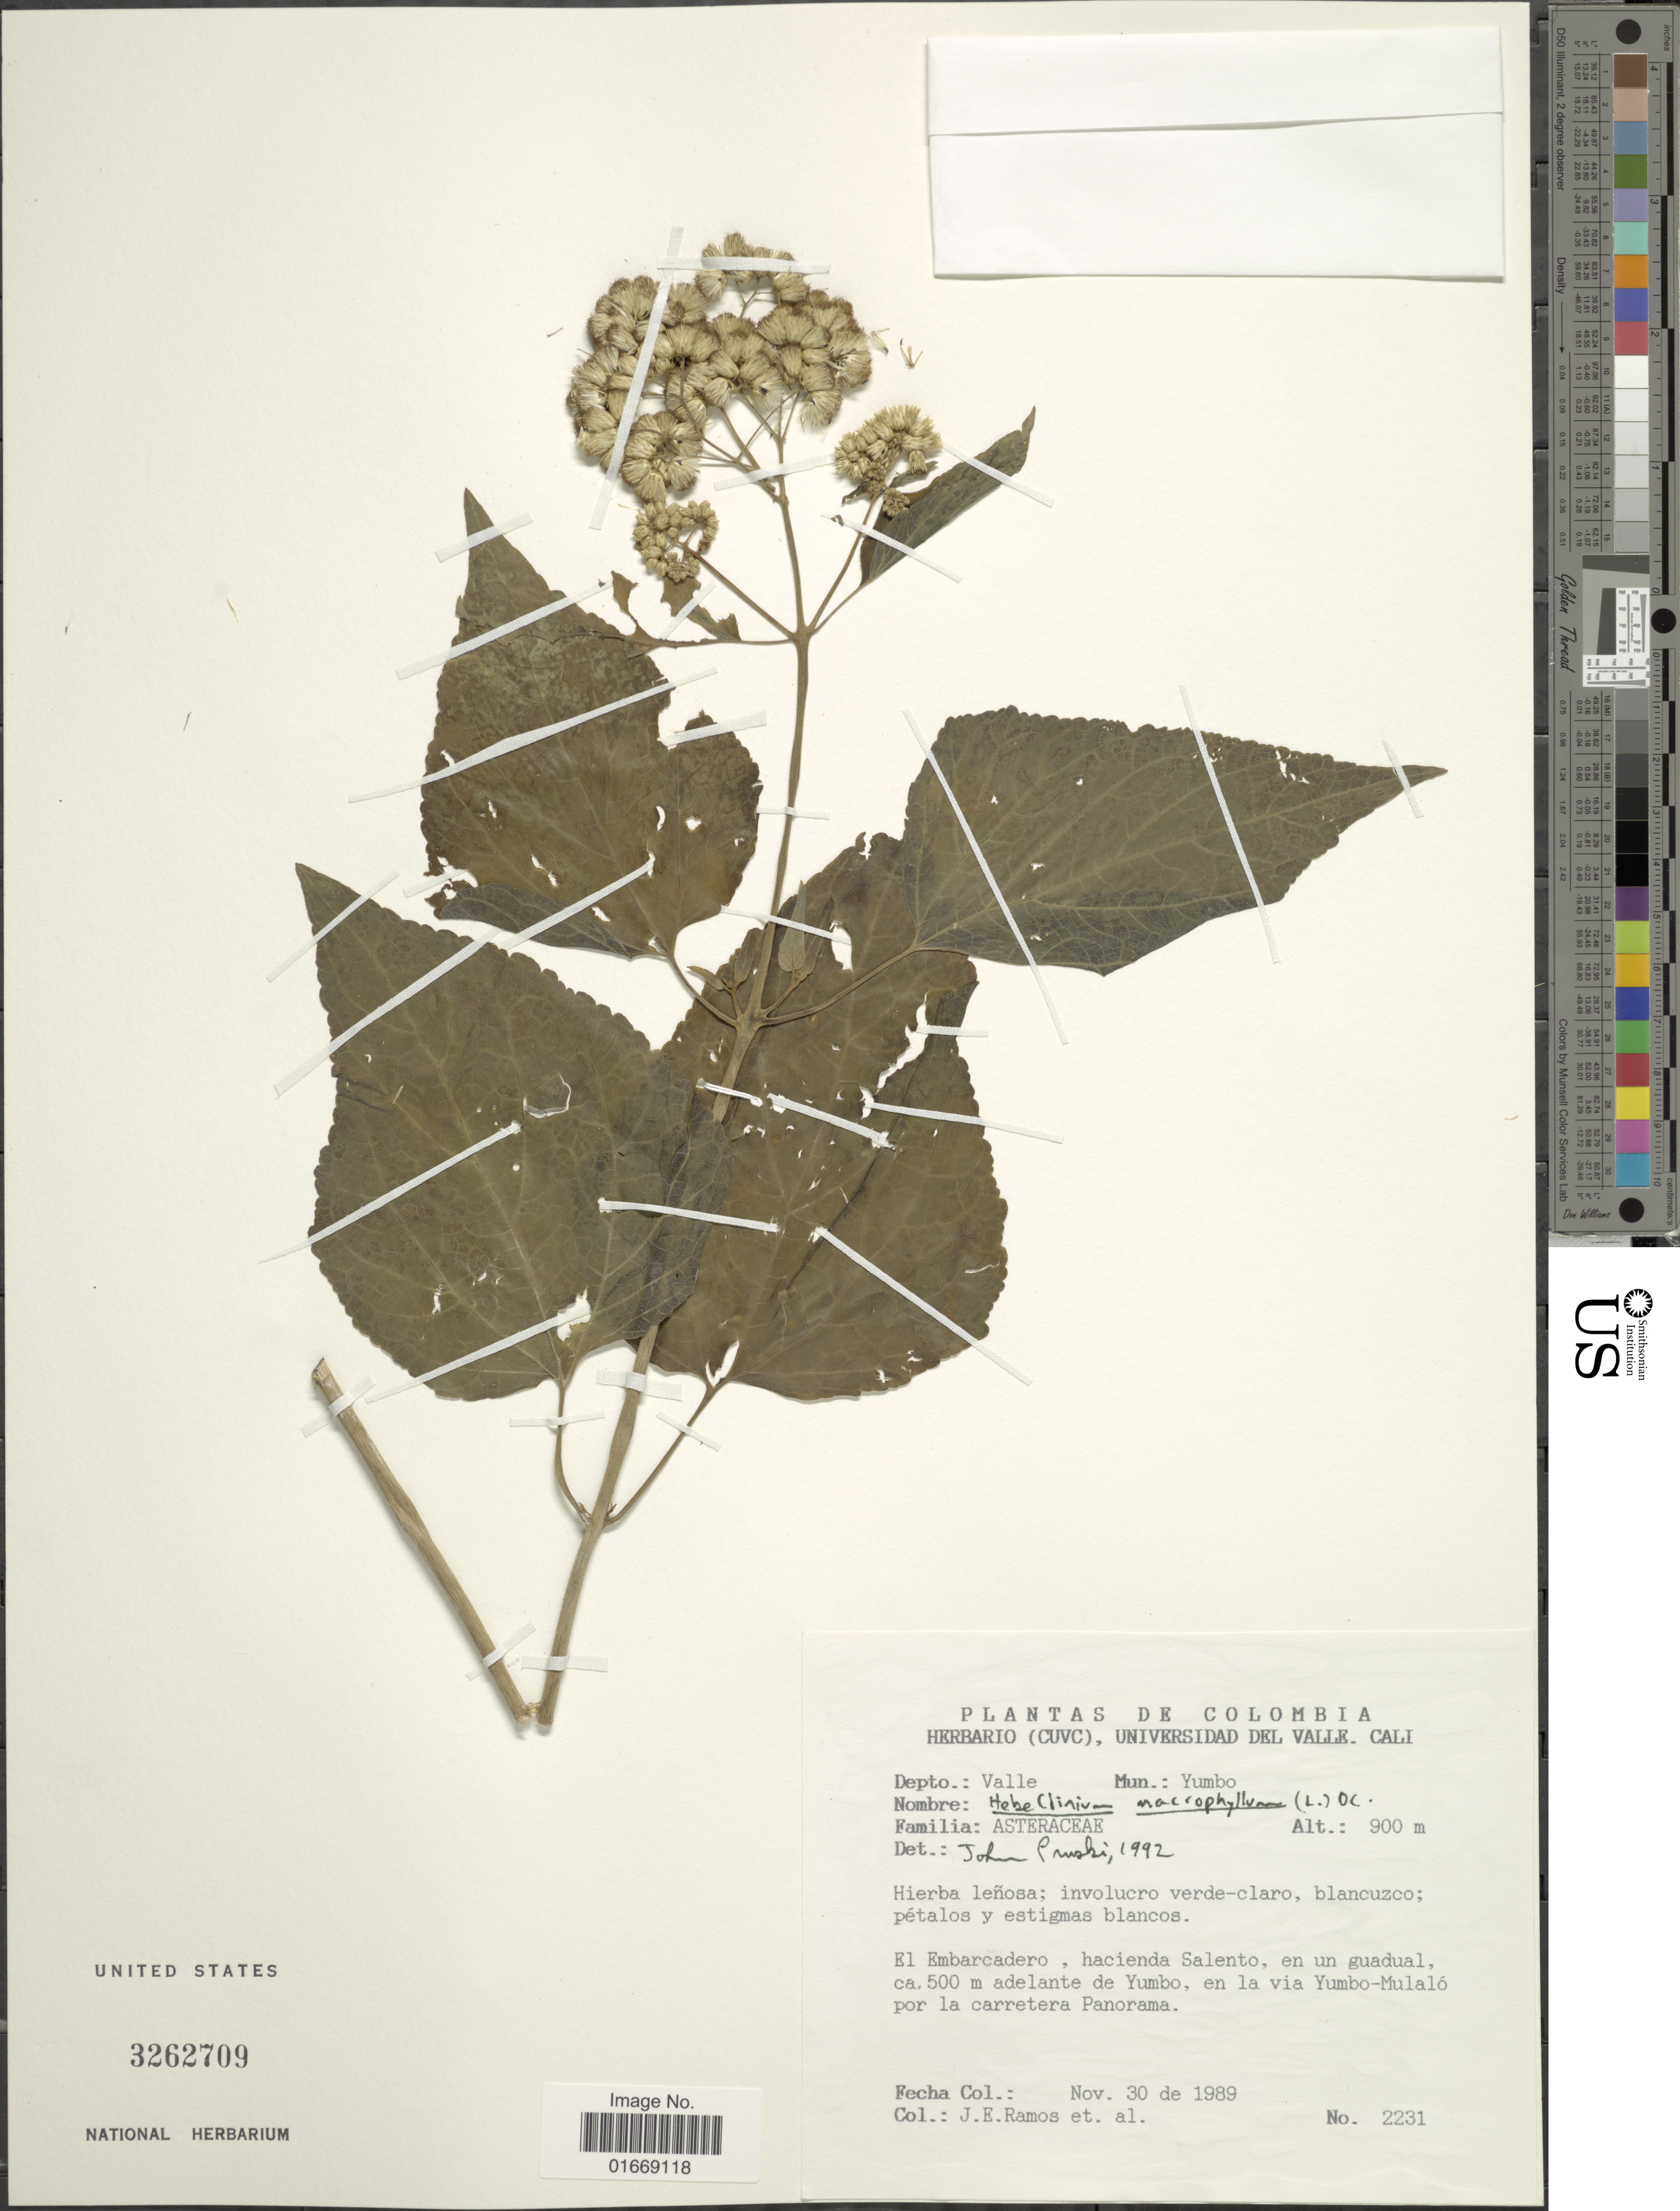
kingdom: Plantae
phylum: Tracheophyta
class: Magnoliopsida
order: Asterales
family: Asteraceae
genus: Hebeclinium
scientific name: Hebeclinium macrophyllum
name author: (L.) DC.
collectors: J. E. Ramos & et al.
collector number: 2231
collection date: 1989-11-30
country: Colombia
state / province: Valle del Cauca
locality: Mun. Yumbo, El Embarcadero, hacienda Salento, en un guadual, adelante de Yumbo, en la via Yunbo-Mulalo por la carretera Panorama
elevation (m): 500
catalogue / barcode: US 3262709